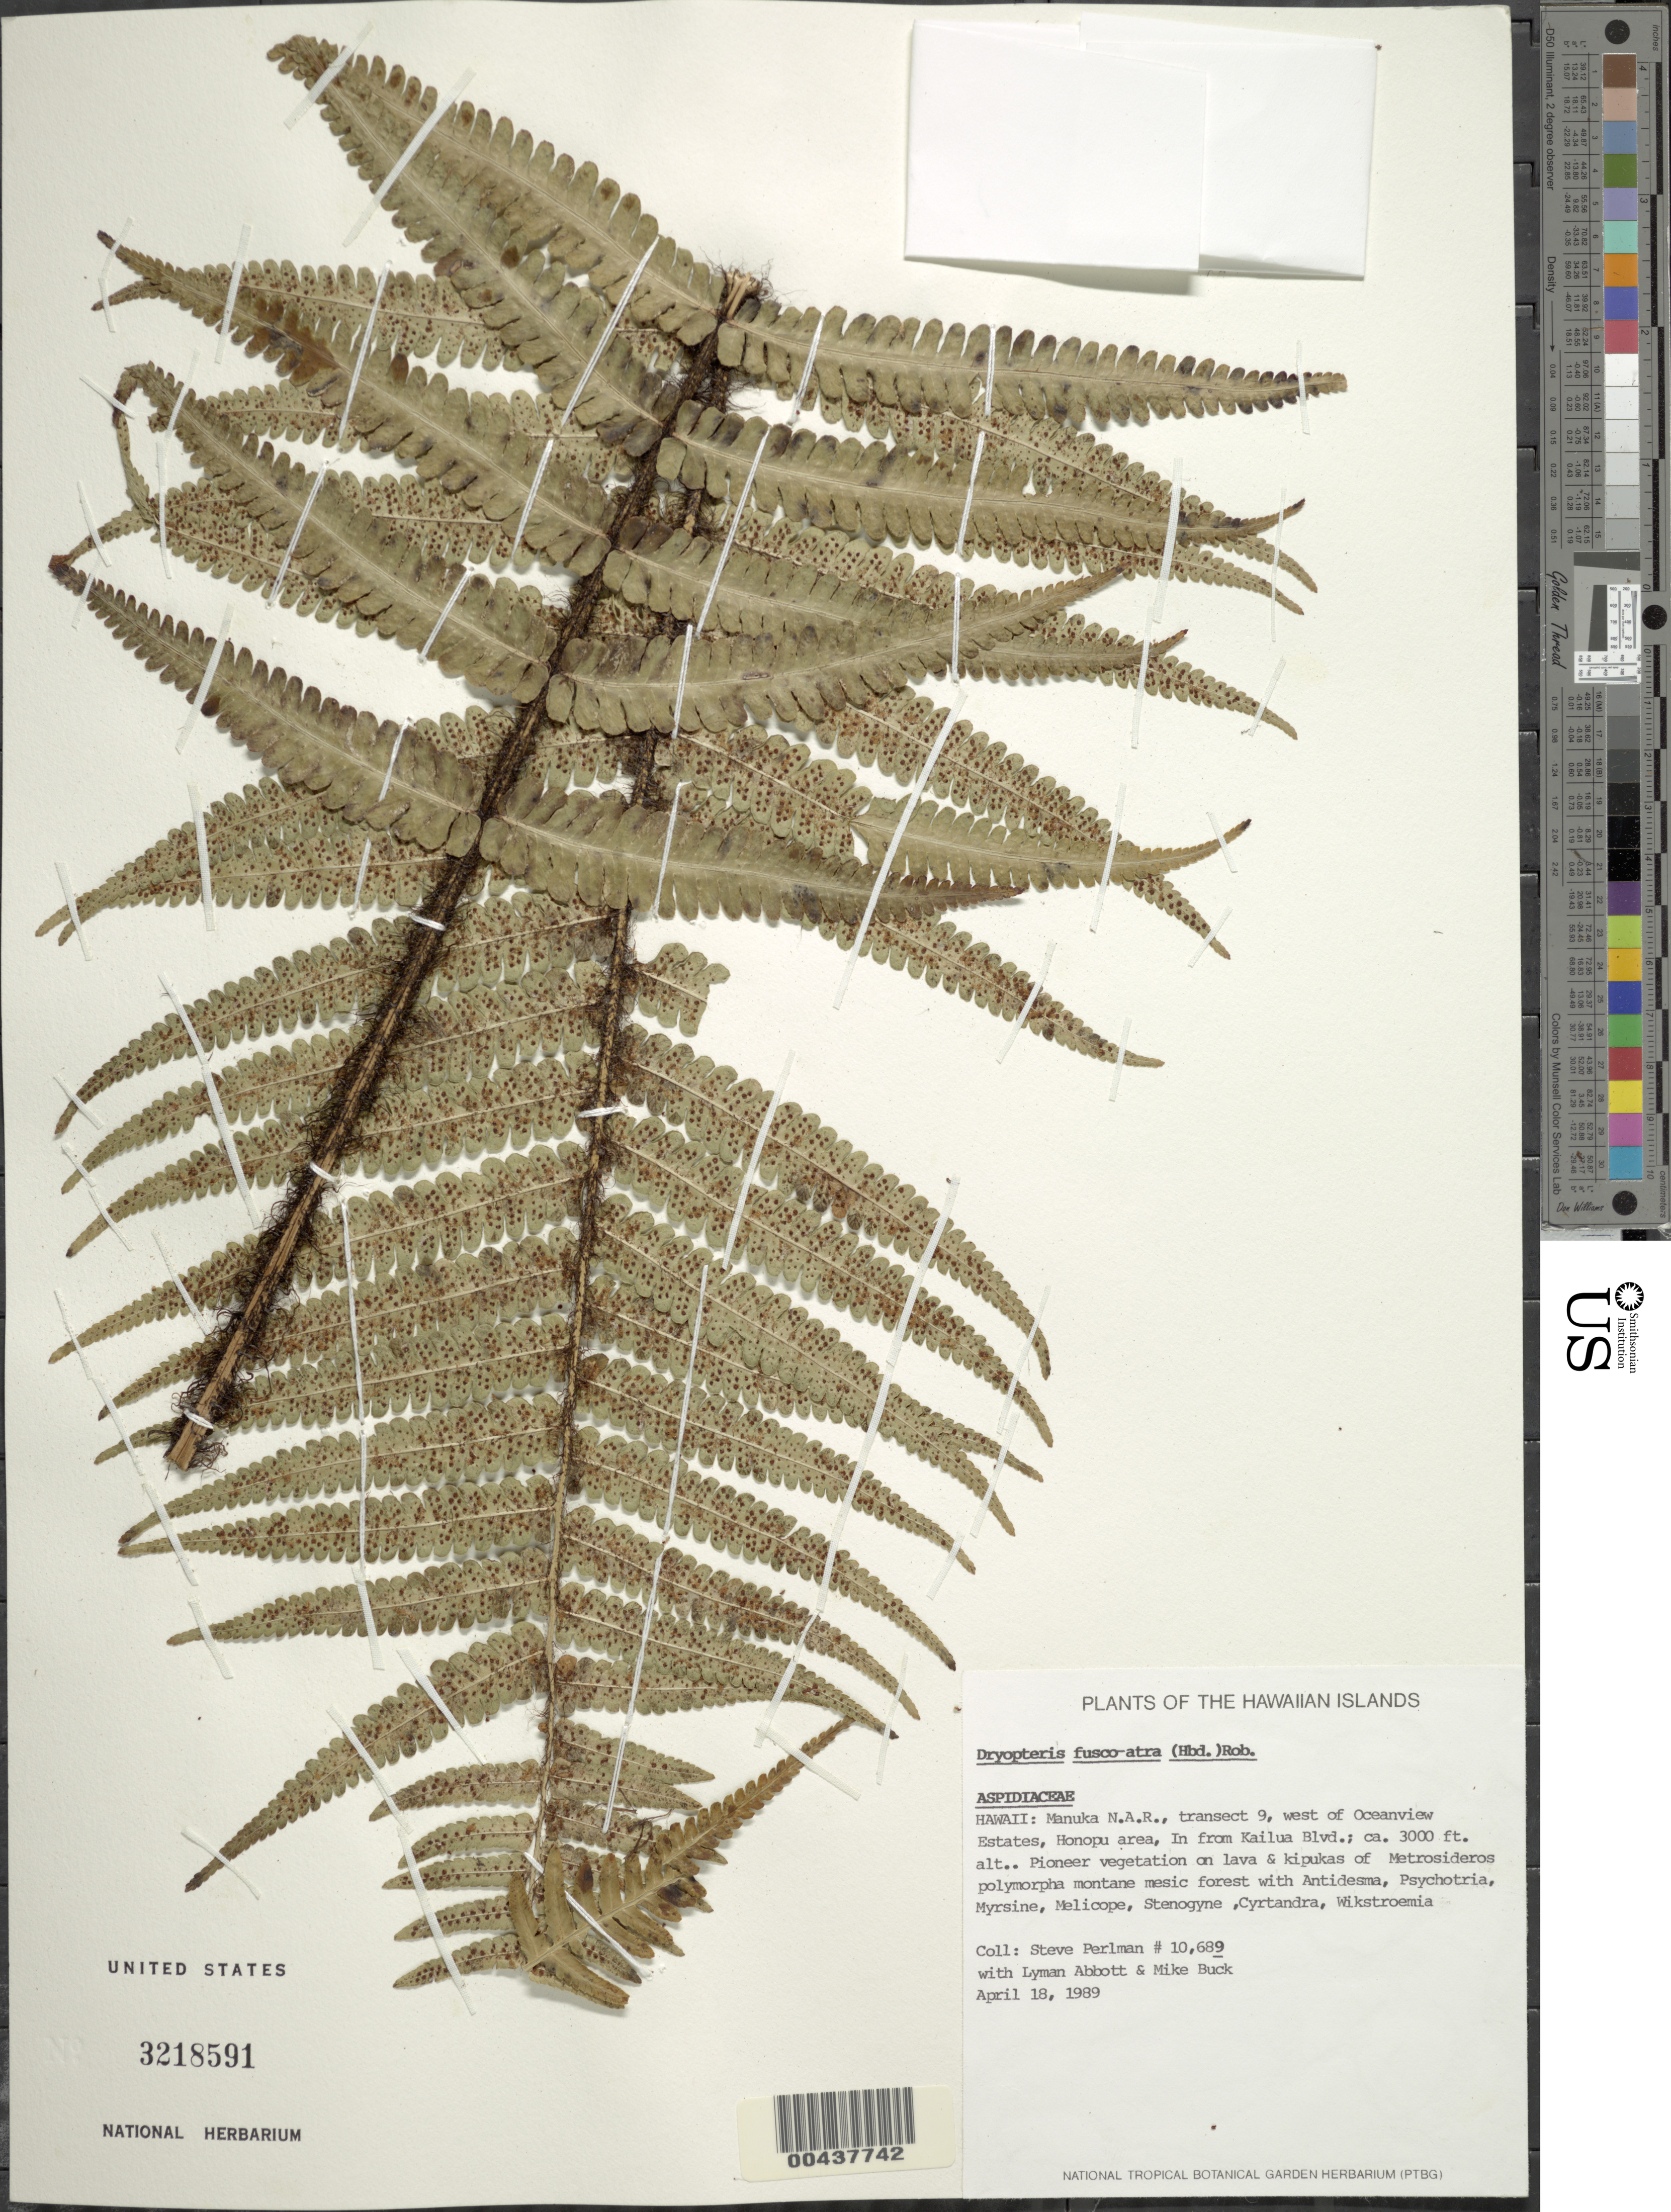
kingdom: Plantae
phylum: Tracheophyta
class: Polypodiopsida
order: Polypodiales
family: Dryopteridaceae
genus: Dryopteris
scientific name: Dryopteris fuscoatra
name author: (Hillebr.) W. J. Rob.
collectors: S. P. Perlman, L. Abbott & M. Buck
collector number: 10689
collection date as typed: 18 Apr 1989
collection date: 1989-04-18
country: United States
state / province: Hawaii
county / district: Hawaii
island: Hawaii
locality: Manuka N.A.R., transect 9, W of Oceanview Estates, Honopu area, in from Kailua Blvd.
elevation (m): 914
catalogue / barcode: US 3218591